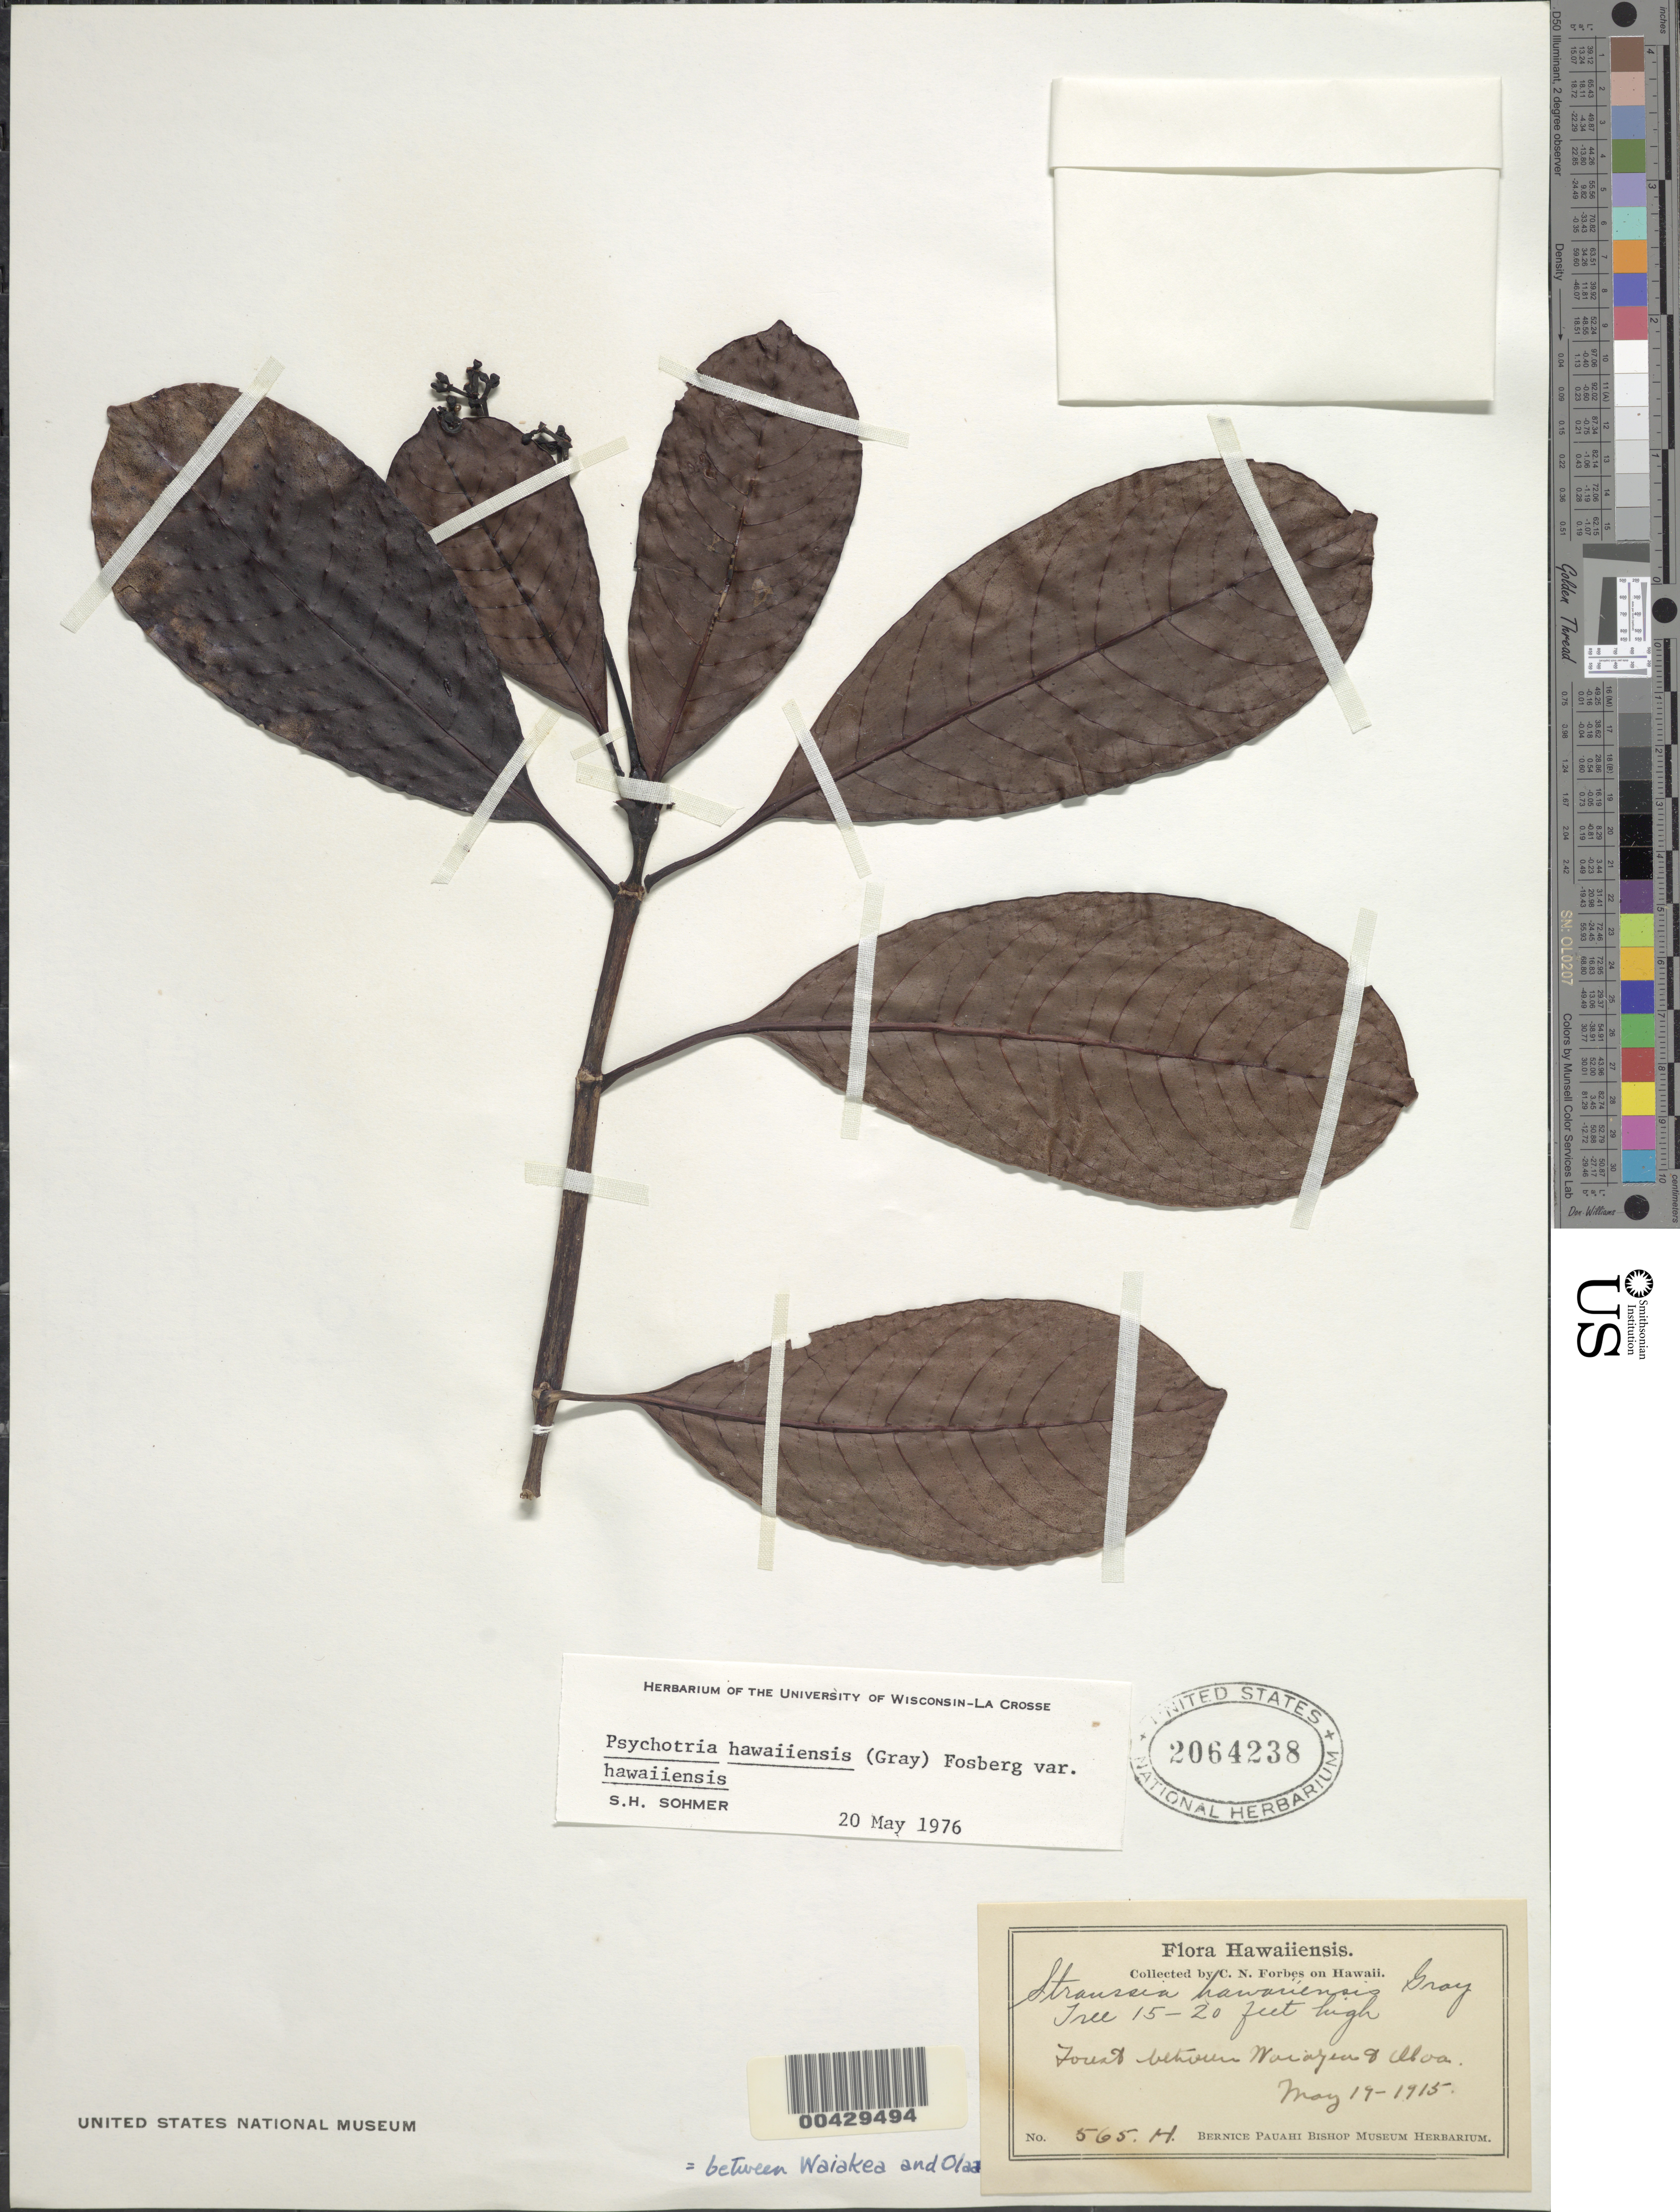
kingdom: Plantae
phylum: Tracheophyta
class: Magnoliopsida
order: Gentianales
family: Rubiaceae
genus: Psychotria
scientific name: Psychotria hawaiiensis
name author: (A. Gray) Fosberg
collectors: C. N. Forbes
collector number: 565.H.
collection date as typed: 19 May 1915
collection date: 1915-05-19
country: United States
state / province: Hawaii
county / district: Hawaii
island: Hawaii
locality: Forest between Waiakea & Olaa.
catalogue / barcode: US 2064238